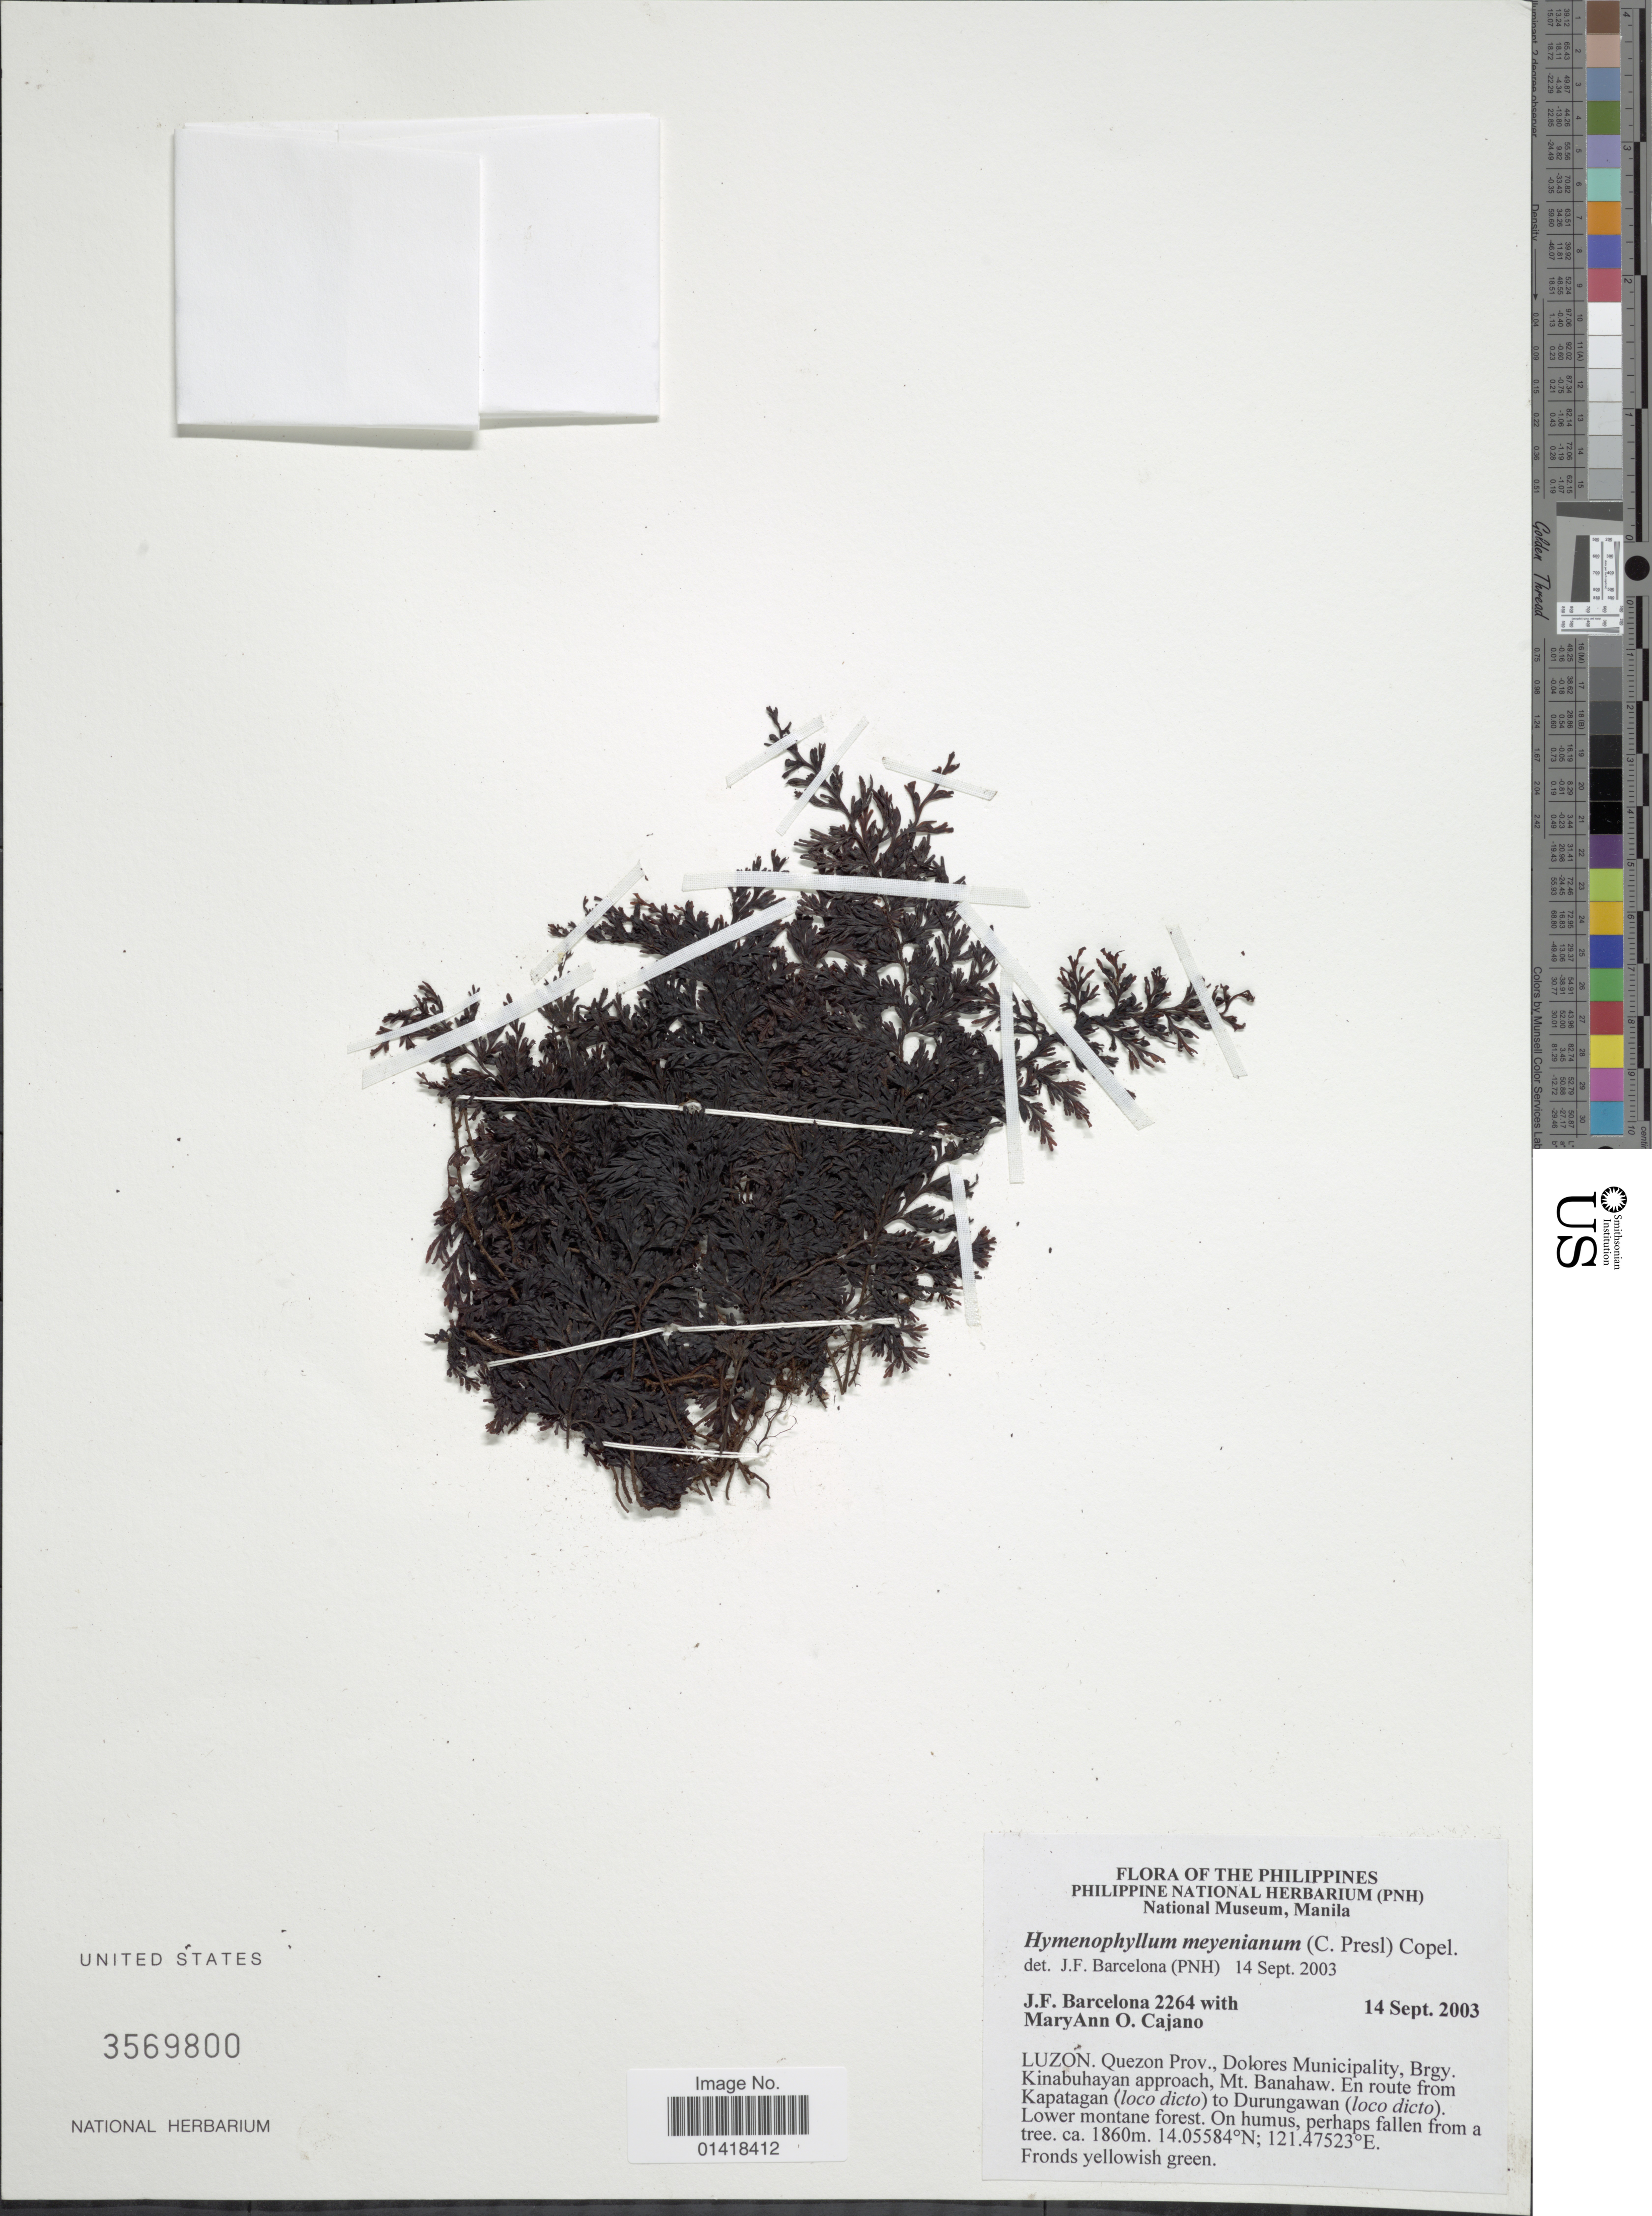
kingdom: Plantae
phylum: Tracheophyta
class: Polypodiopsida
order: Hymenophyllales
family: Hymenophyllaceae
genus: Hymenophyllum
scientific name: Hymenophyllum meyenianum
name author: (C. Presl) Copel.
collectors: J. F. Barcelona & M. Cajano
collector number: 2264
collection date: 2003-09-14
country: Philippines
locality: The Philippines. Luzon Prov., Dolores Municipality, Brgy. Kinabahuyan approach, Mt. Banahaw. En route from Kapatagan (loco dicto) to Durungawan (loco dicto)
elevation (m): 1860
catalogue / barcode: US 3569800